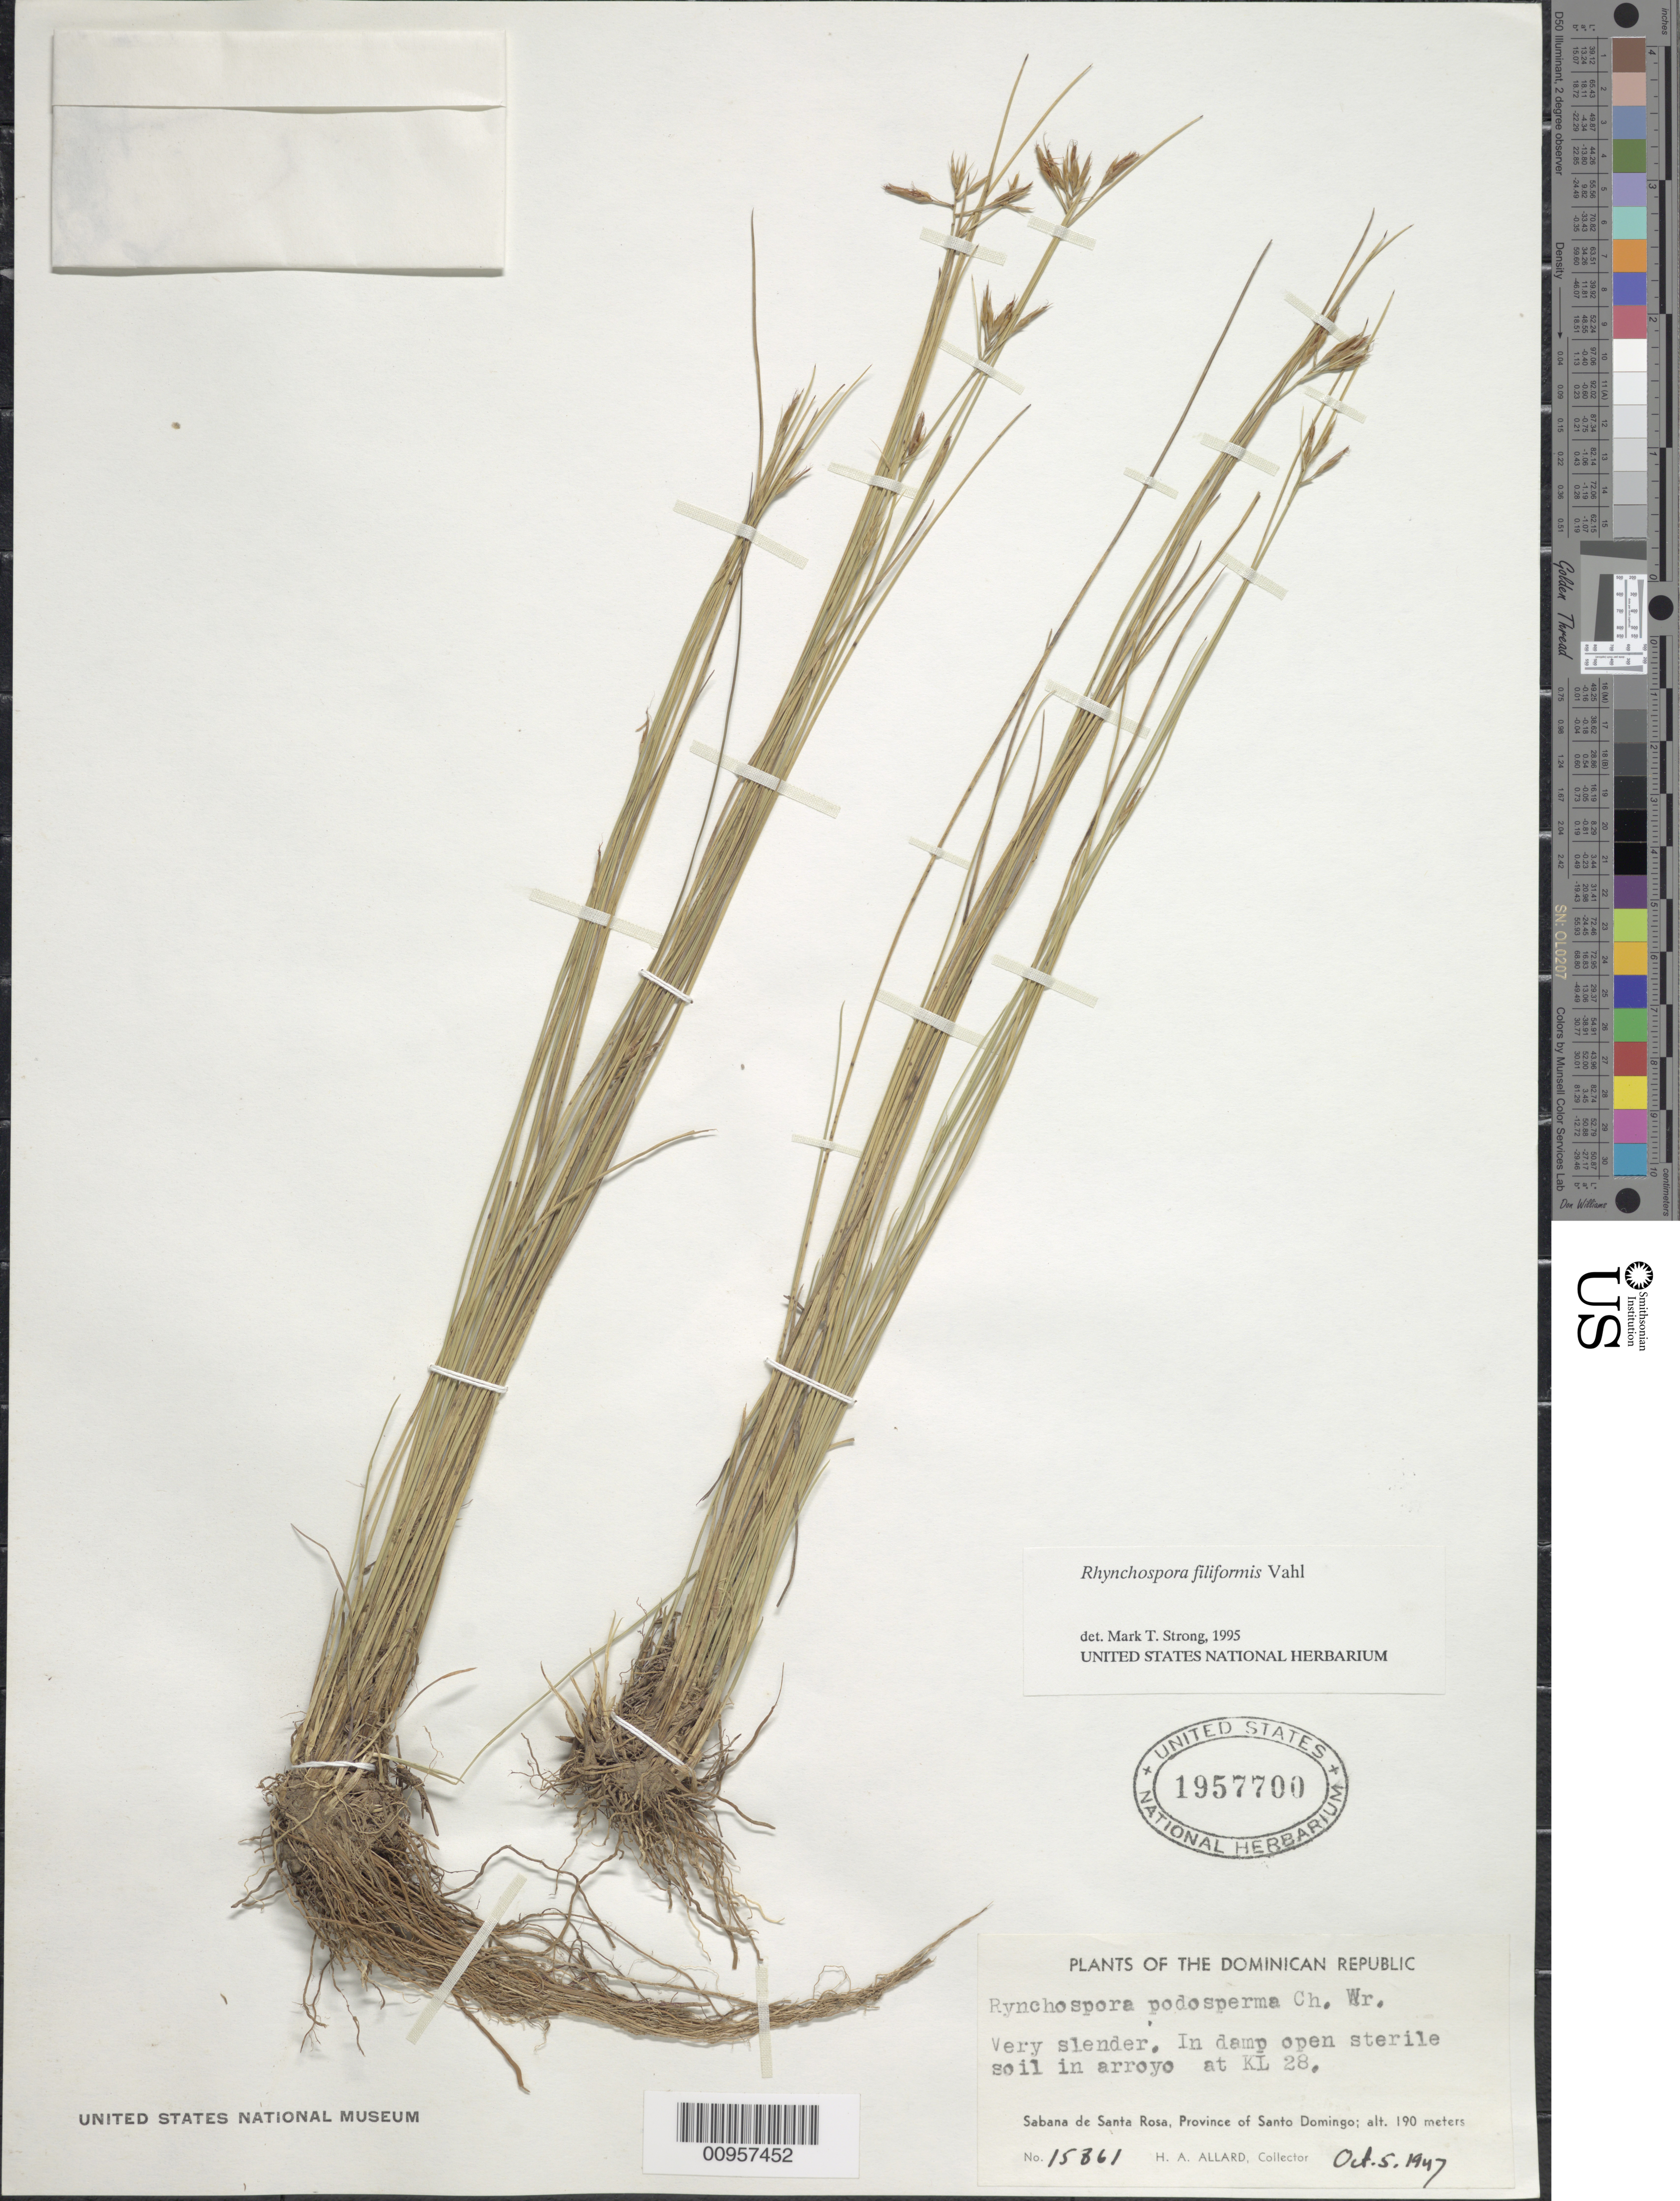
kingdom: Plantae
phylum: Tracheophyta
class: Liliopsida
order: Poales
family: Cyperaceae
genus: Rhynchospora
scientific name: Rhynchospora filiformis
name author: Vahl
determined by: Strong, M. T., (US), Smithsonian Institution - National Museum of Natural History (UNITED STATES)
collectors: H. A. Allard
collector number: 15861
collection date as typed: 05 Oct 1947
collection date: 1947-10-05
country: Dominican Republic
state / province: Santo Domingo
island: Hispaniola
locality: Sabana de Santa Rosa, arroyo at Kl. 28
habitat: In damp open sterile soil in arroyo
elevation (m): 190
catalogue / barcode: US 1957700